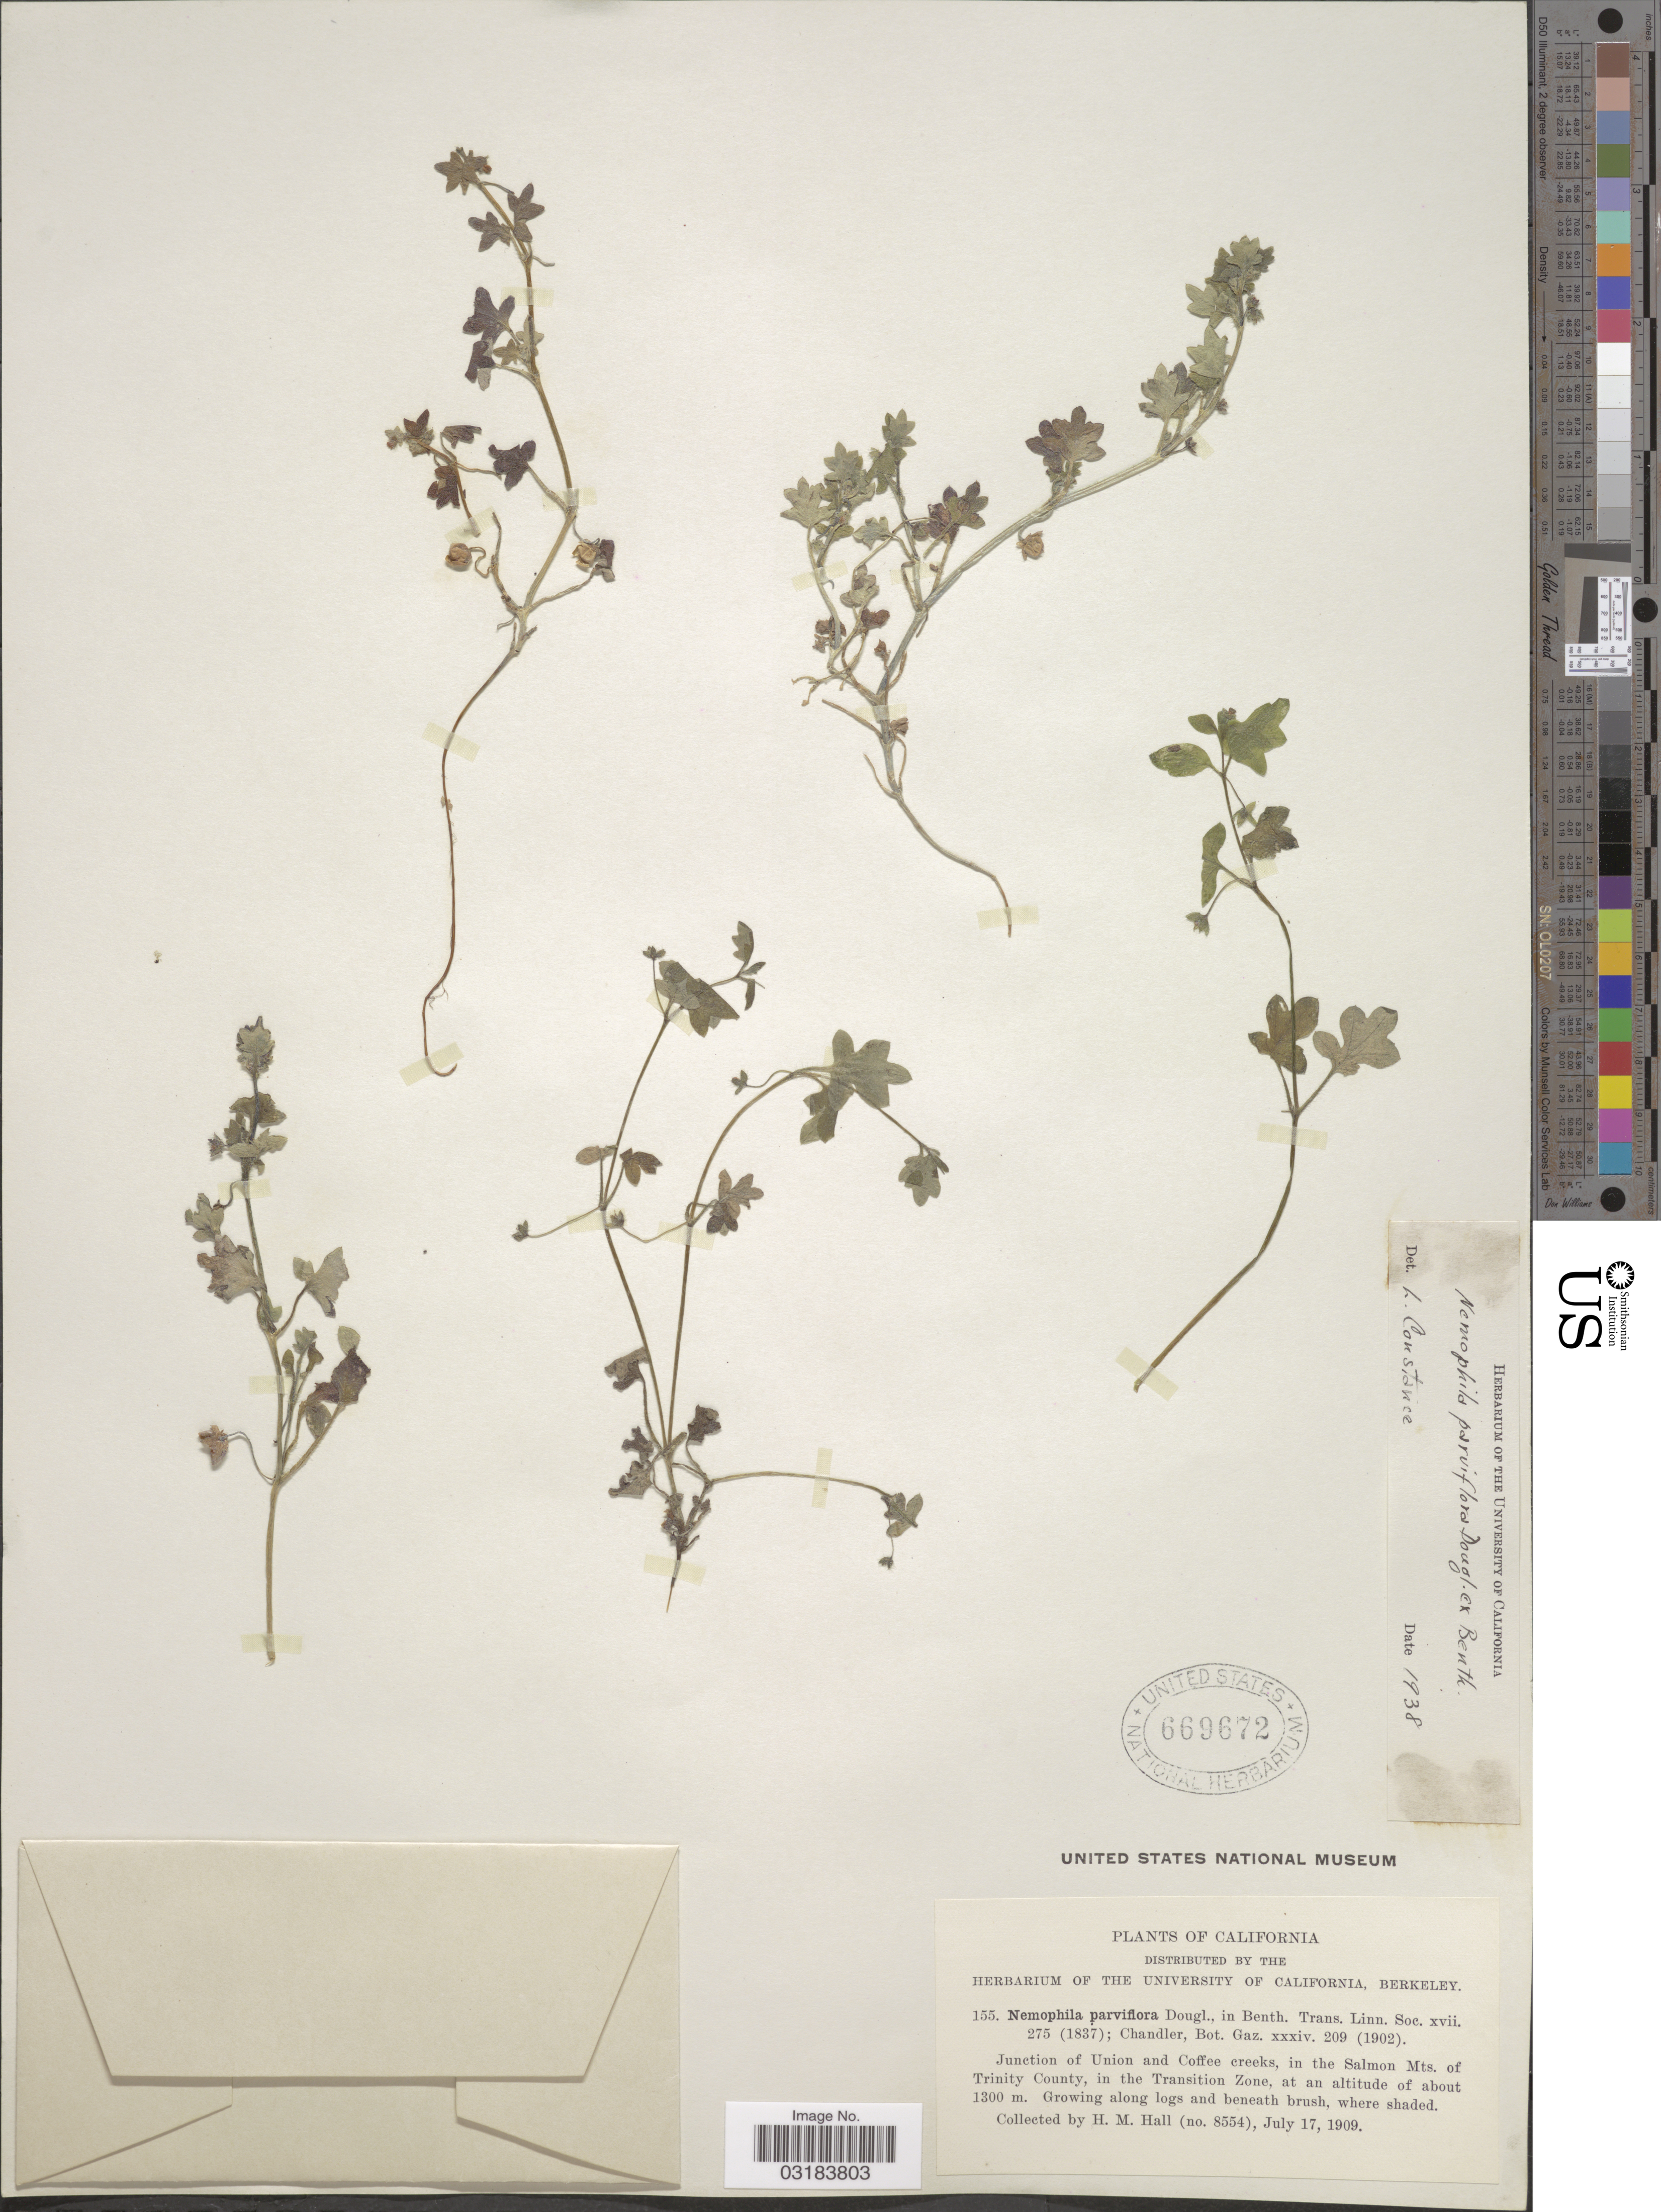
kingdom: Plantae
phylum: Tracheophyta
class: Magnoliopsida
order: Boraginales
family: Hydrophyllaceae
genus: Nemophila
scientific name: Nemophila parviflora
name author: Douglas ex Benth.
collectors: H. M. Hall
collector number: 8554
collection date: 1909-07-17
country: United States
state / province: California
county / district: Trinity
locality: Junction of Union and Coffee creeks, in the Salmon Mts. of Trinity County.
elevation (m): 1300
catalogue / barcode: US 669672